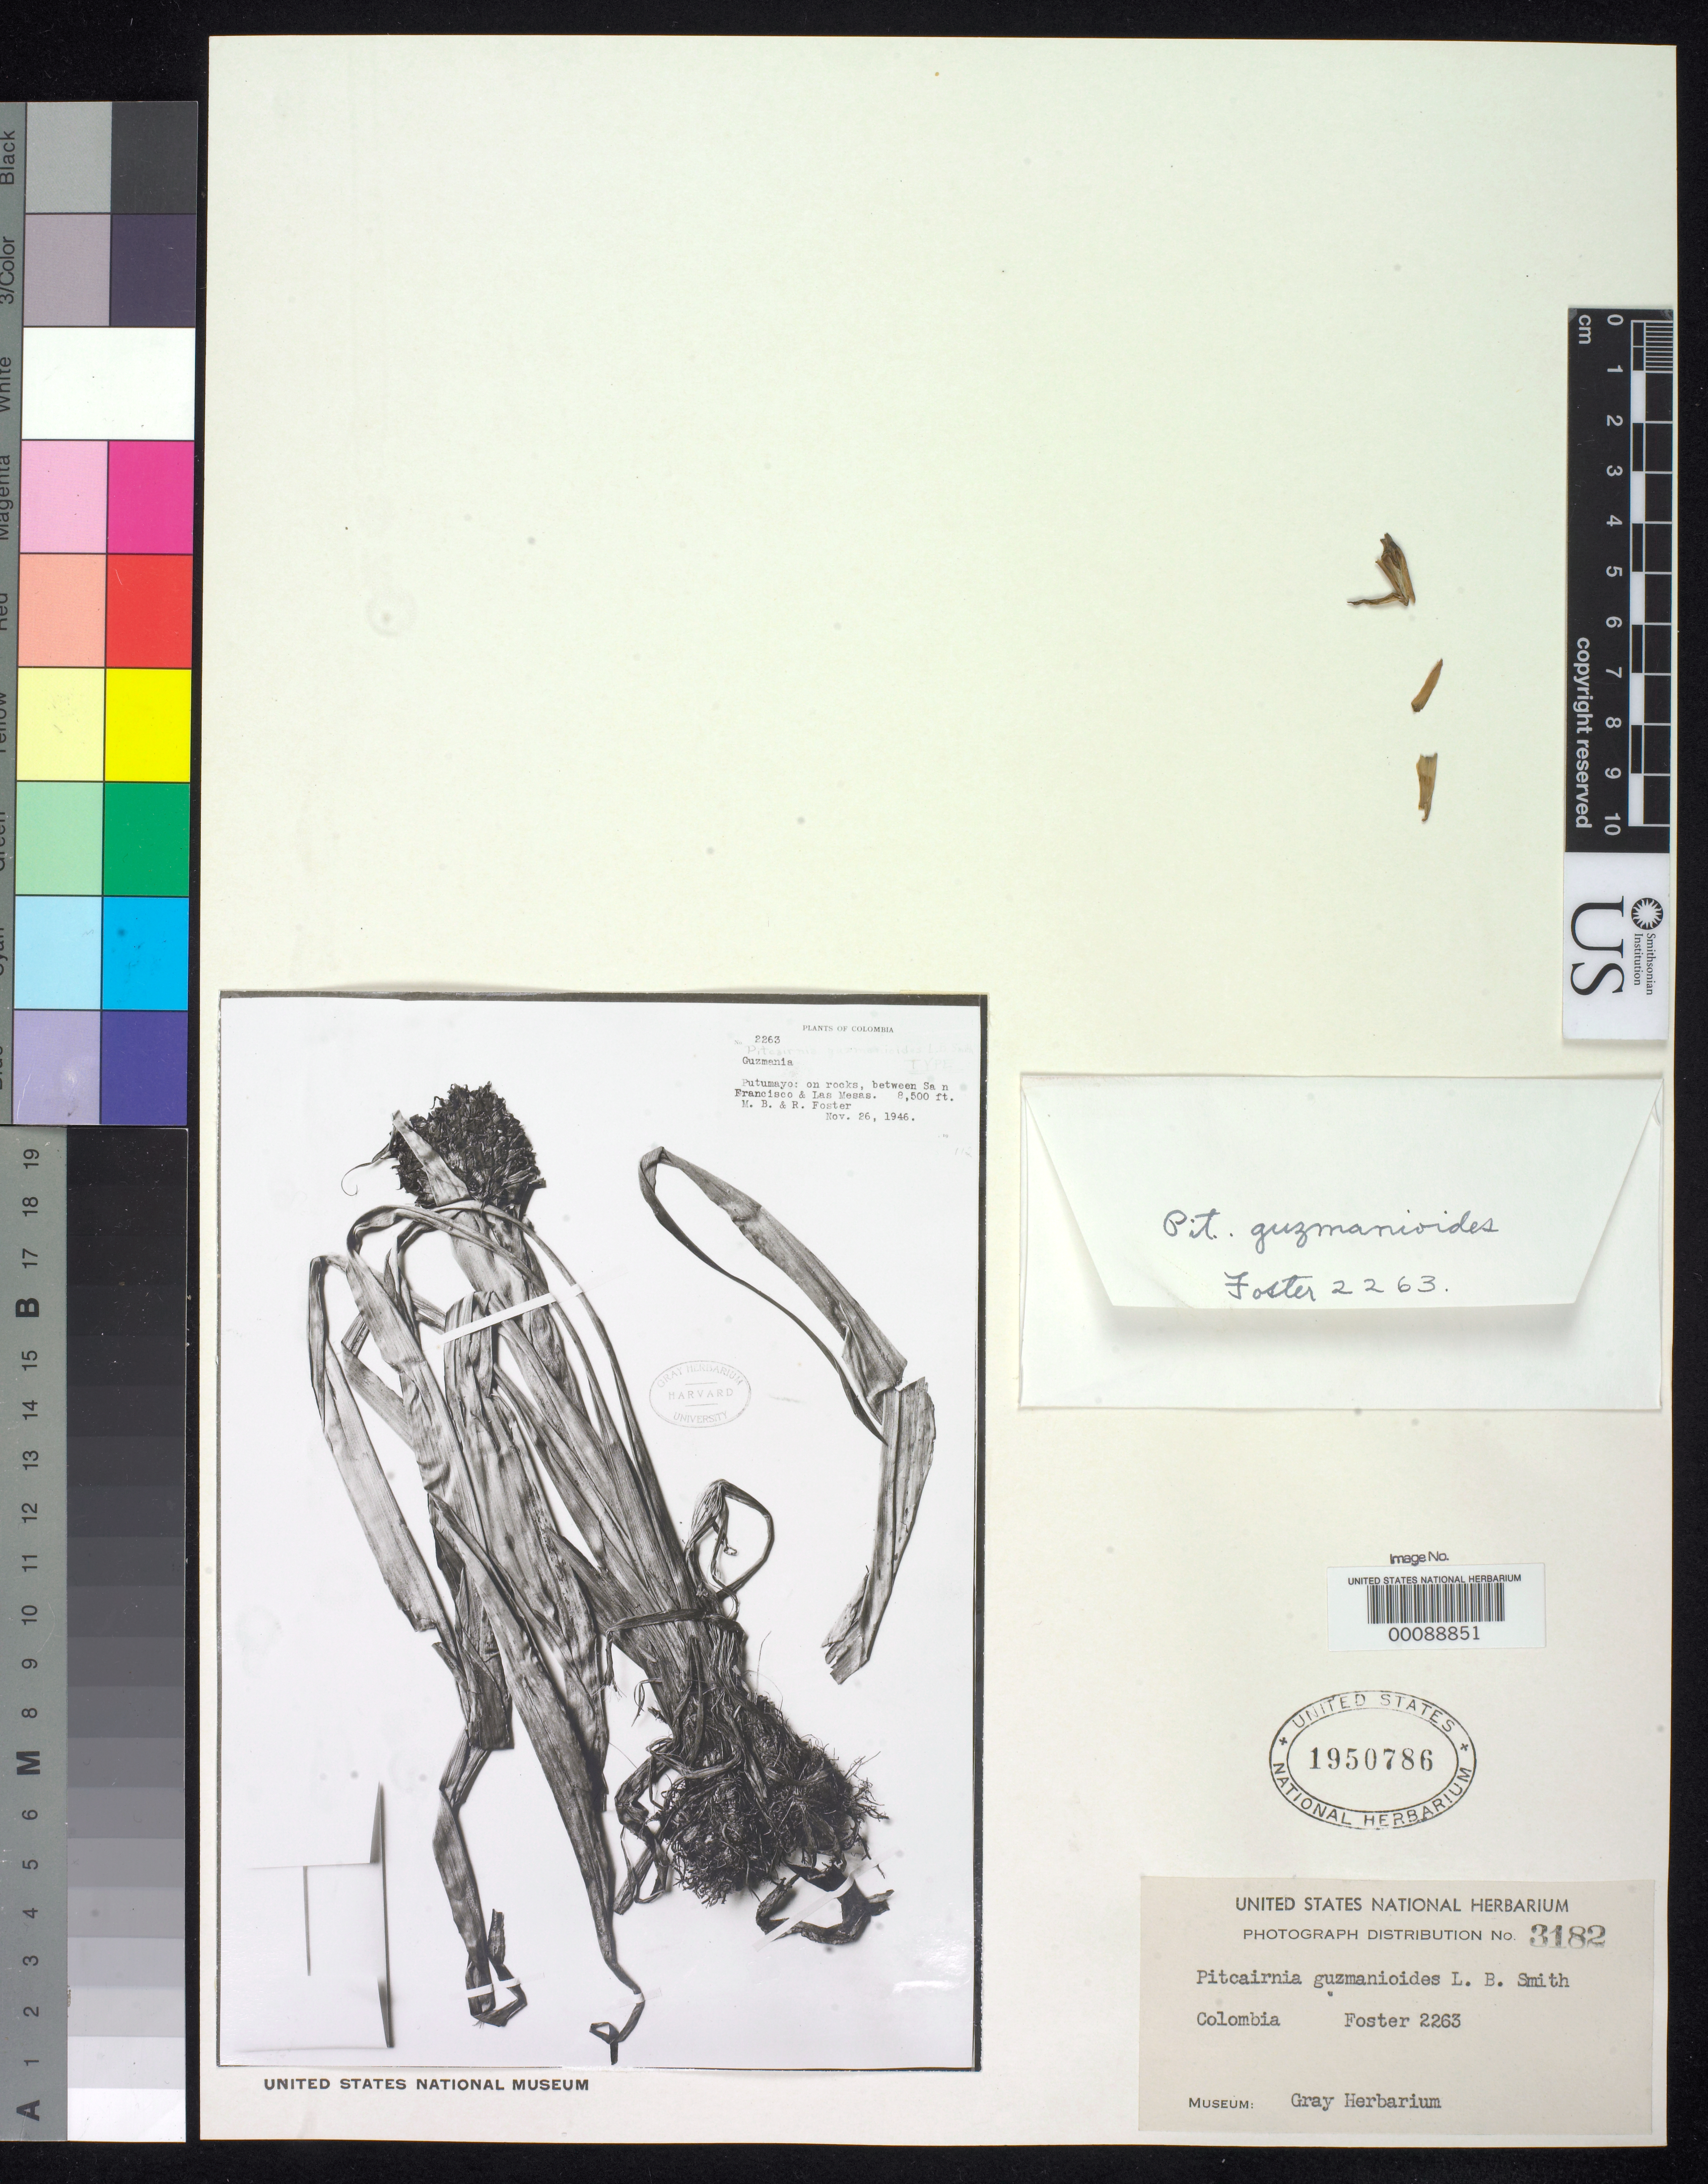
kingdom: Plantae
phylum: Tracheophyta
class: Liliopsida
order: Poales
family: Bromeliaceae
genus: Pitcairnia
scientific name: Pitcairnia guzmanioides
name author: L.B. Sm.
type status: Isotype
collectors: M. B. Foster & R. C. Foster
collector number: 2263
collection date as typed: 26 Nov 1946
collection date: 1946-11-26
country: Colombia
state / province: Putumayo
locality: Between San Francisco and las Mesas.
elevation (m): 2591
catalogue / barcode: US 1950786